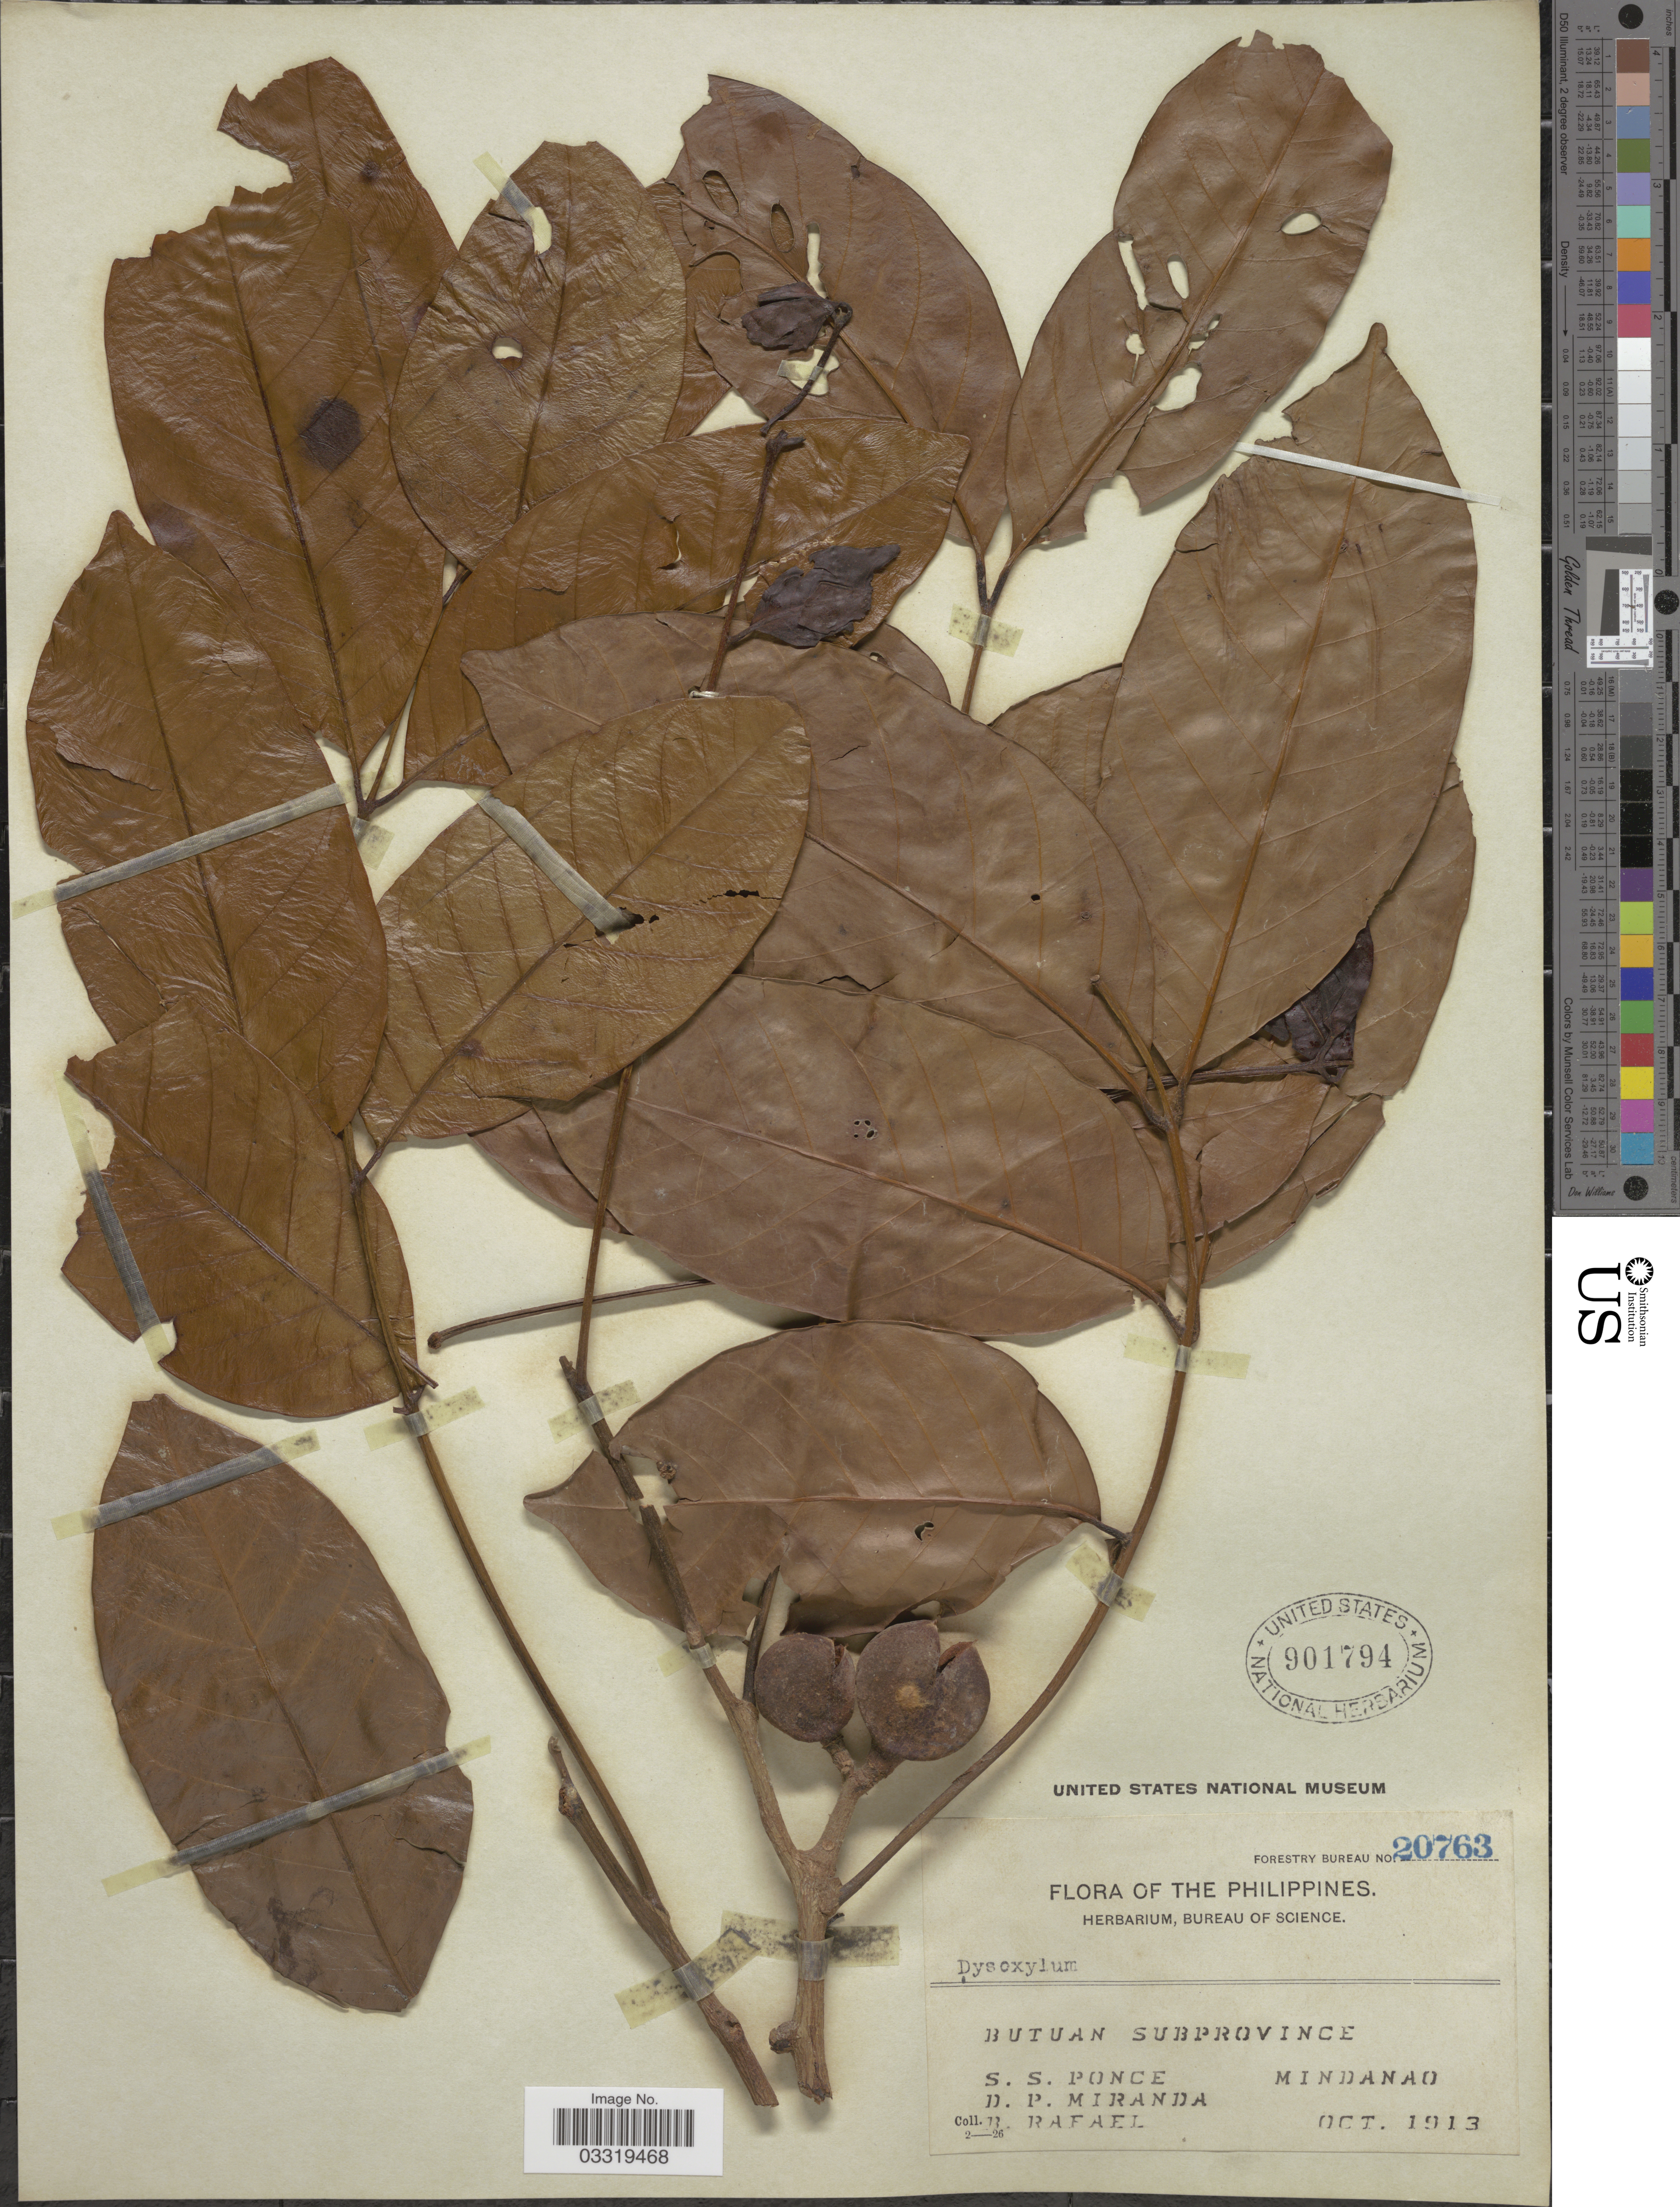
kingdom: Plantae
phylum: Tracheophyta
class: Magnoliopsida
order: Sapindales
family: Meliaceae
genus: Dysoxylum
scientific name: Dysoxylum sp.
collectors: S. Ponce, D. P. Miranda & B. Rafael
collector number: Forestry Bureau 20763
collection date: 1913-10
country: Philippines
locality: Butuan Subprovince, Mindanao.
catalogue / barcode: US 901794